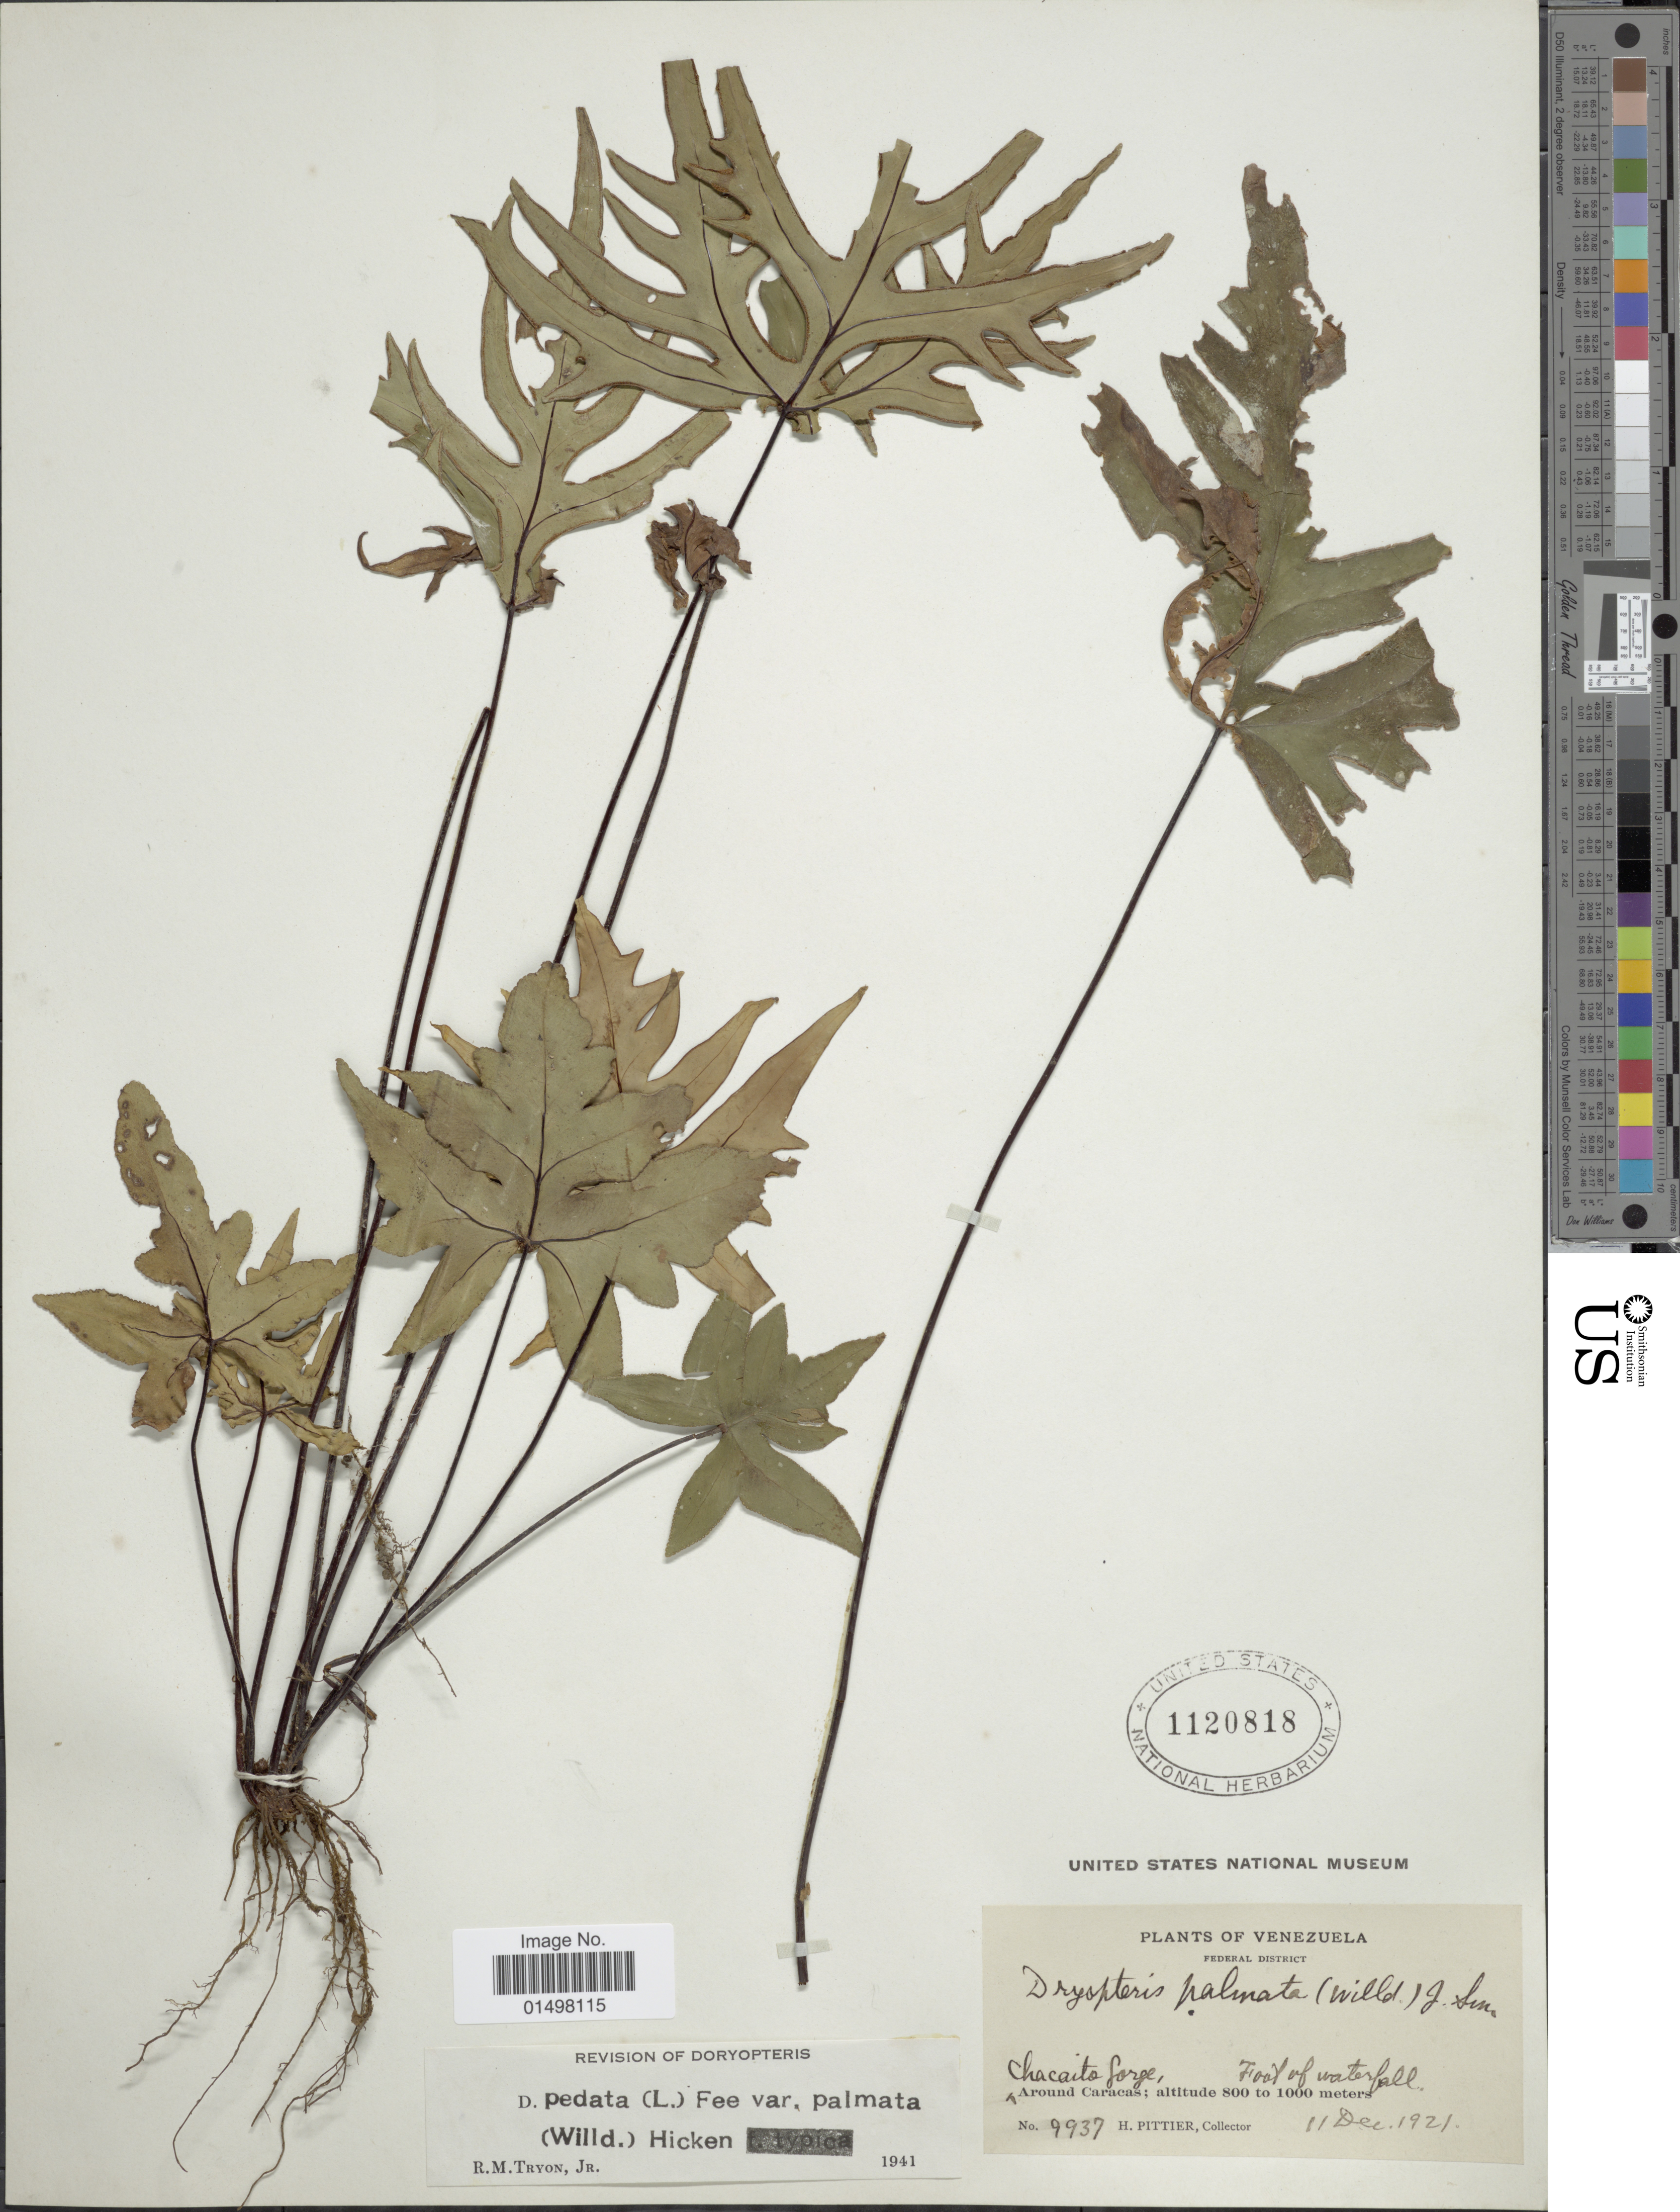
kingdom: Plantae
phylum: Tracheophyta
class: Polypodiopsida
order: Polypodiales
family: Pteridaceae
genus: Doryopteris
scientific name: Doryopteris pedata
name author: (L.) Fée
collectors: H. F. Pittier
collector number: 9937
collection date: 1921-12-11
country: Venezuela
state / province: Distrito Federal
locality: Federal District. Chacaita Gorge, around Caracas.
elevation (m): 800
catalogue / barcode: US 1120818